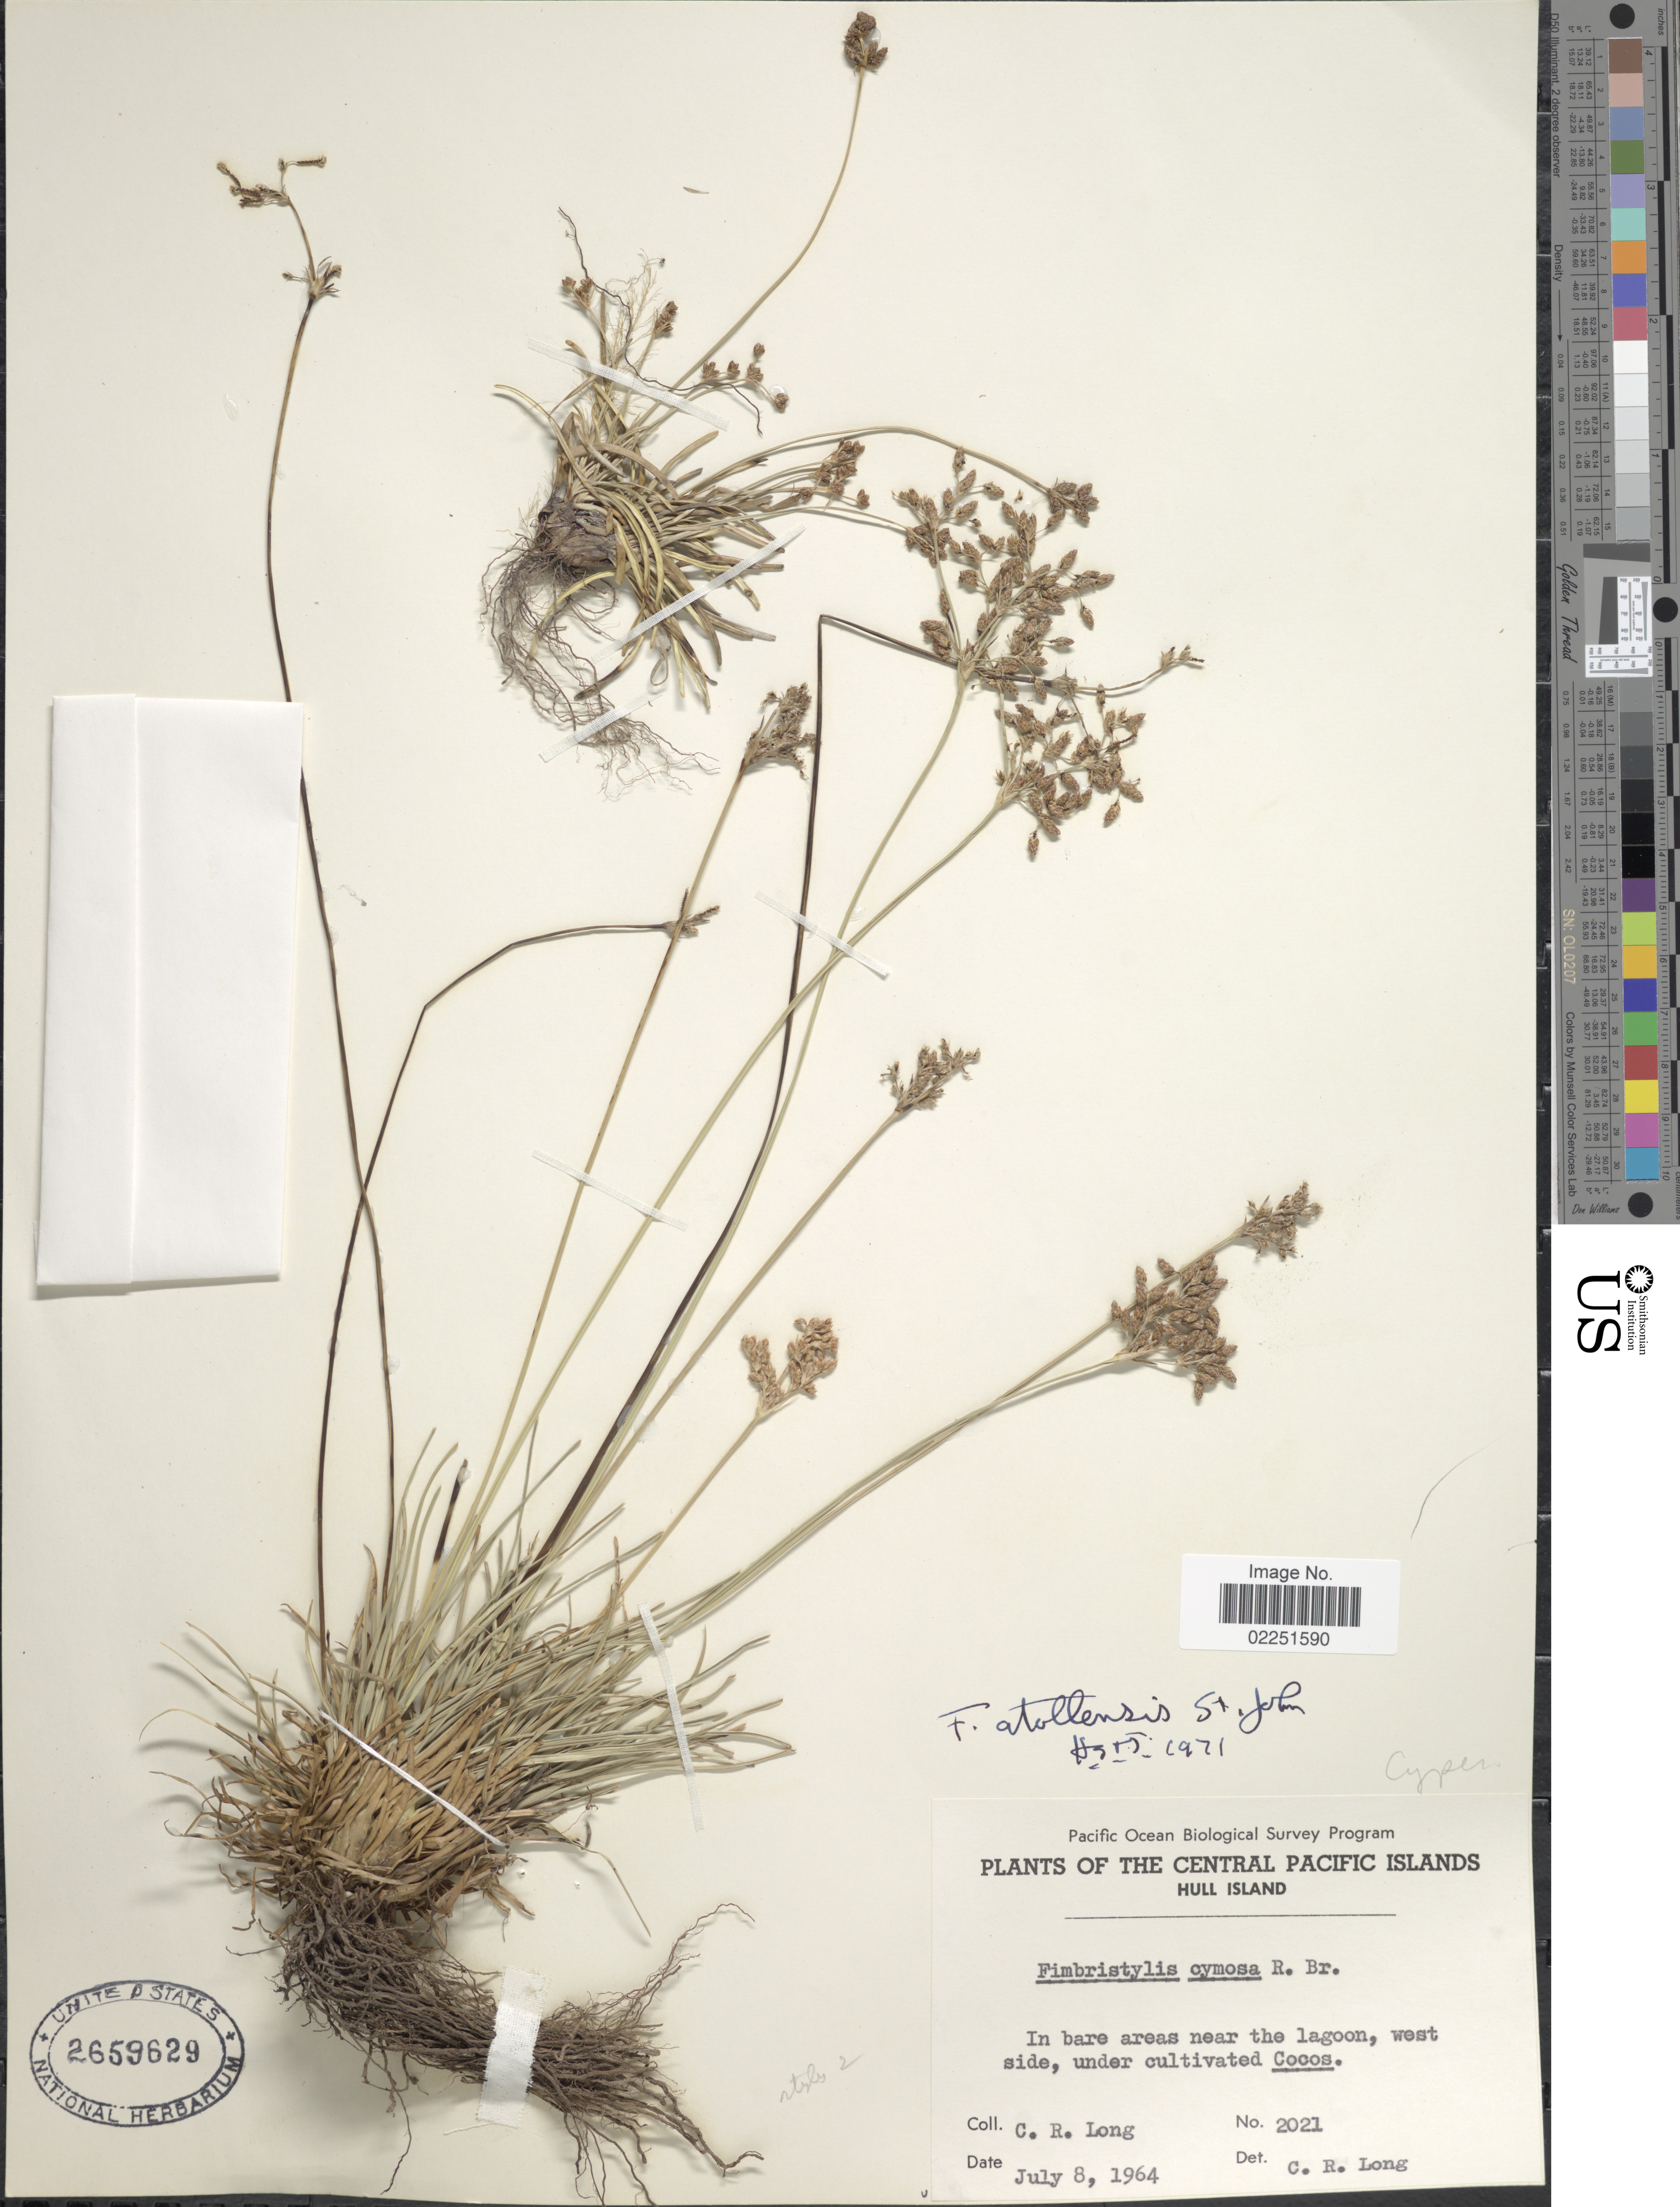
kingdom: Plantae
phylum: Tracheophyta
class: Liliopsida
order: Poales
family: Cyperaceae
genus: Fimbristylis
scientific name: Fimbristylis cymosa subsp. spathacea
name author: (Roth) T. Koyama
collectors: C. R. Long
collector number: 2021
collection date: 1964-07-08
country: Kiribati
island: Orona [Hull] Atoll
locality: Central Pacific Islands, Hull Island. In bare areas near the lagoon, west side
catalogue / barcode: US 2659629